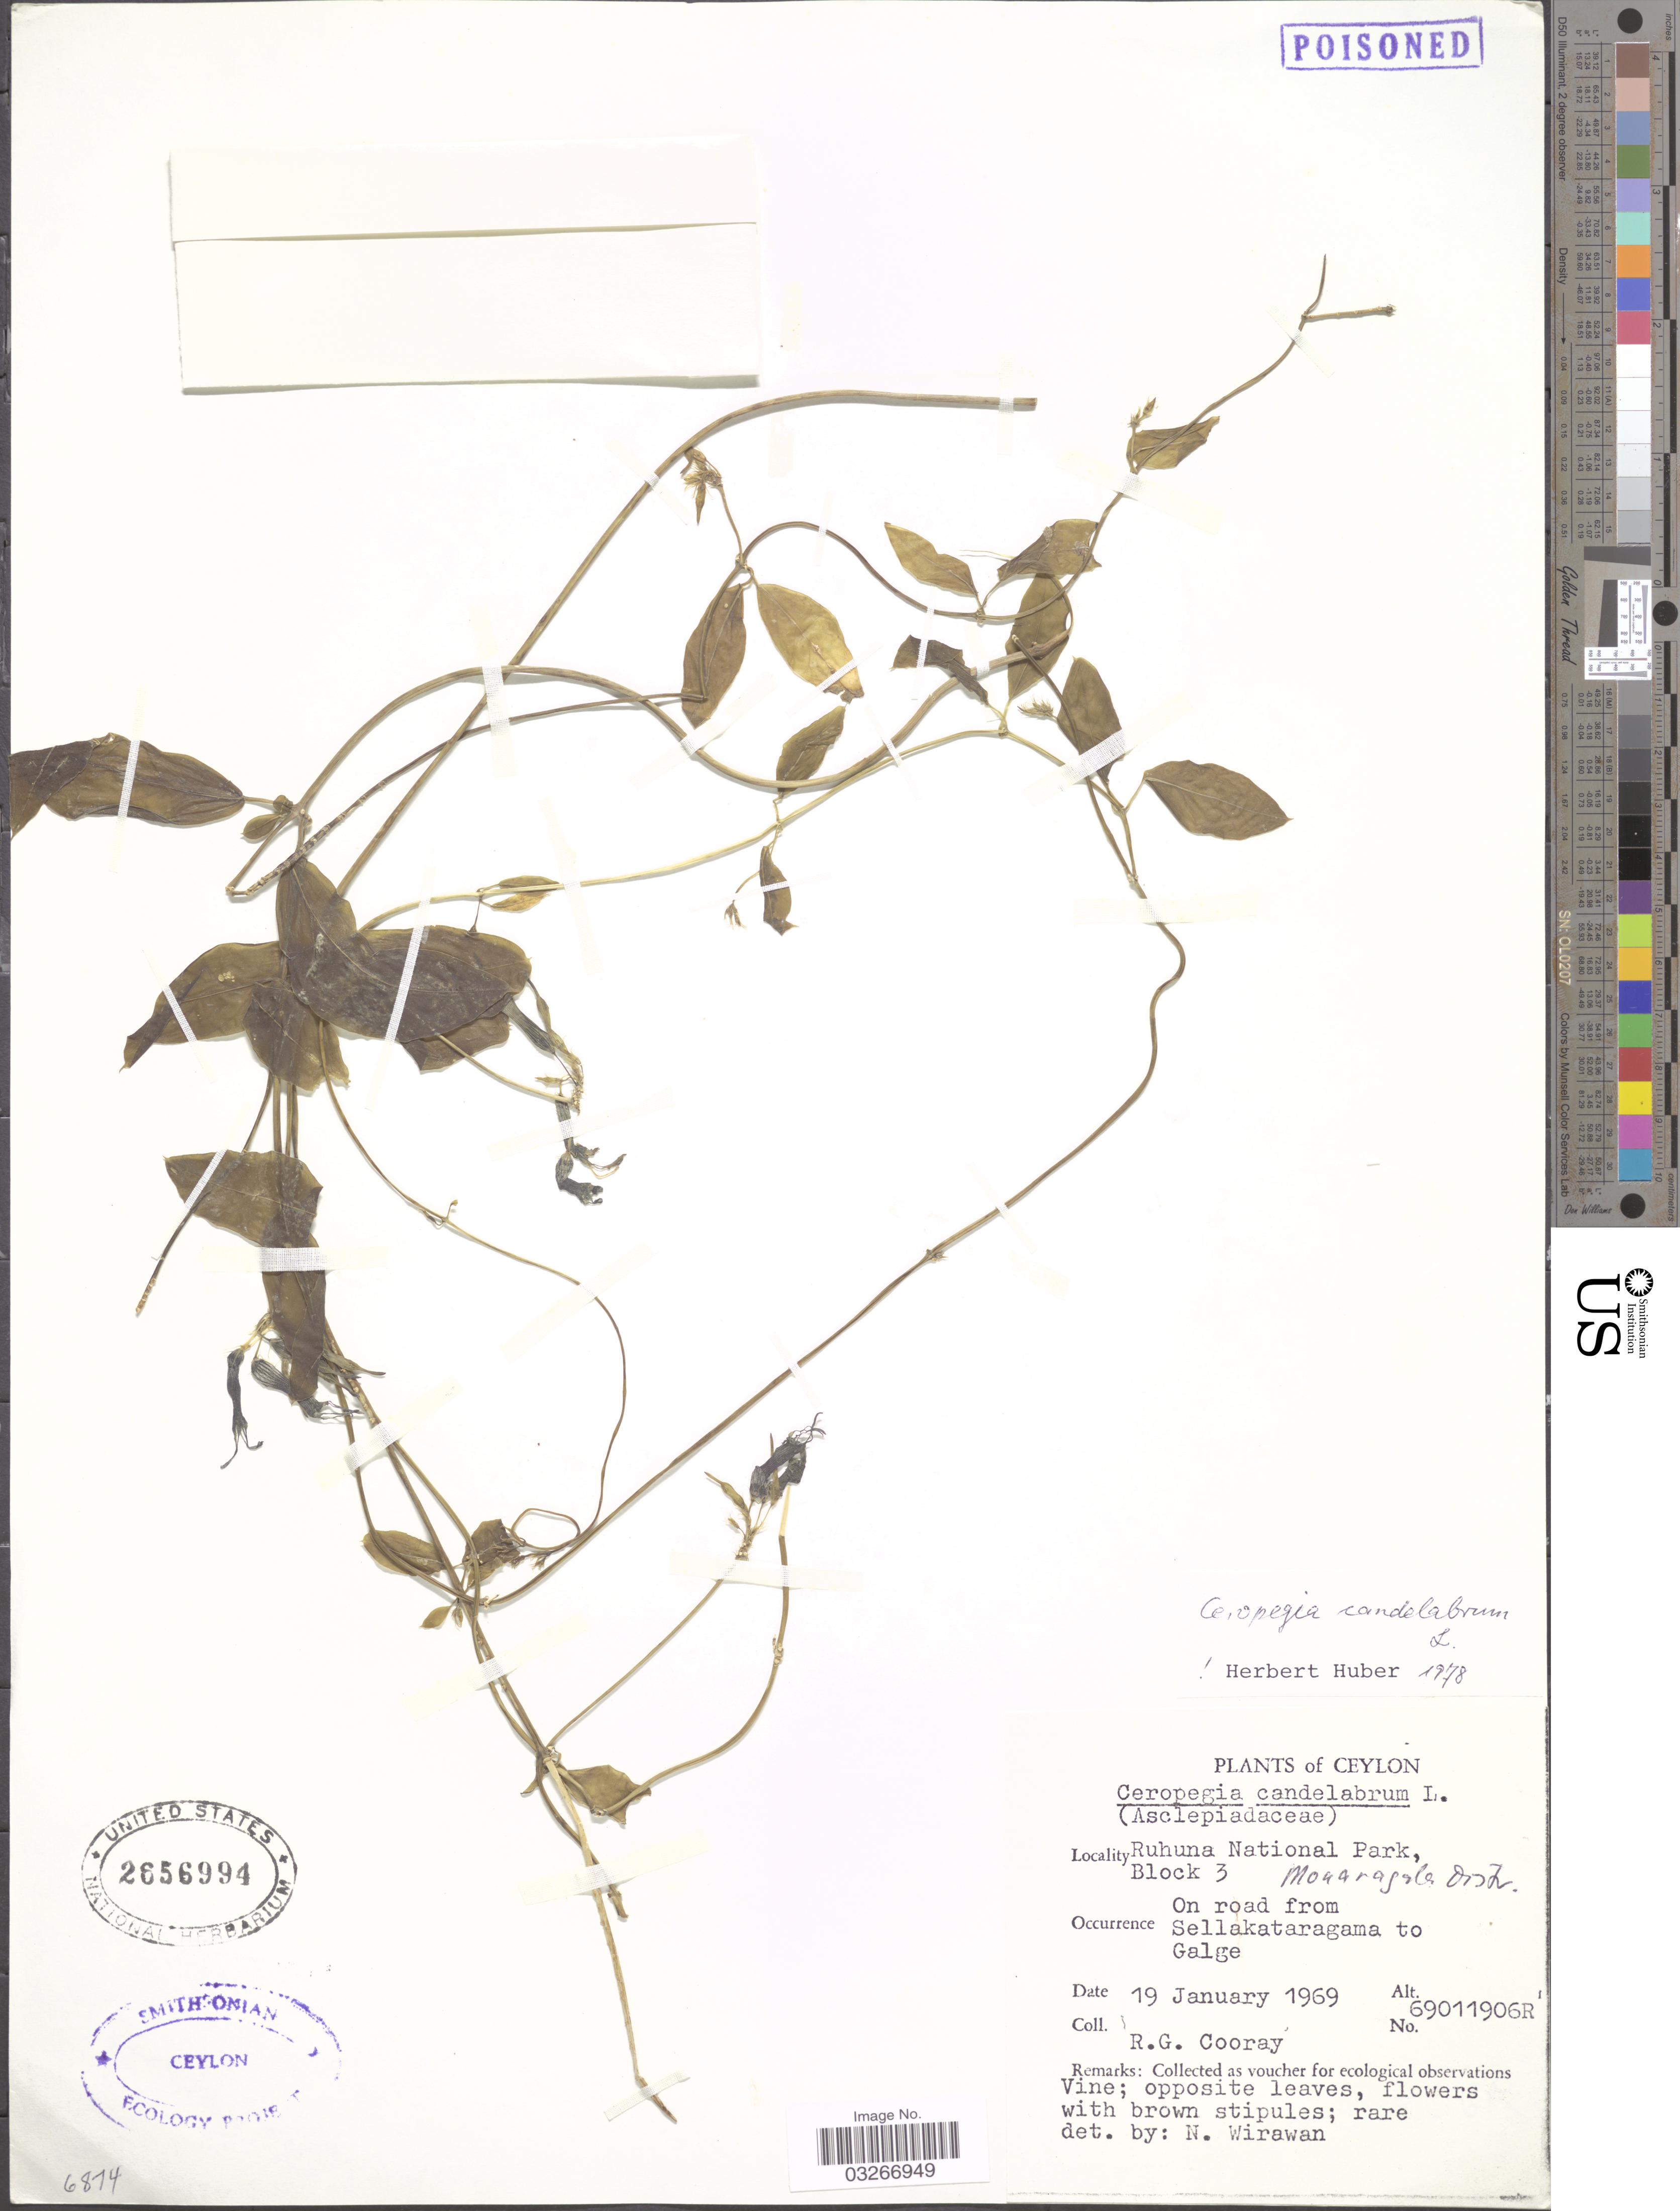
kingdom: Plantae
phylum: Tracheophyta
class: Magnoliopsida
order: Gentianales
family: Apocynaceae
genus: Ceropegia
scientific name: Ceropegia candelabrum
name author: L.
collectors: R. Cooray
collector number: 69011906R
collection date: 1969-01-19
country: Sri Lanka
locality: Ceylon. Ruhuna National Park, Block 3. Monaragala Distr. On road from Sellakataragama to Galge.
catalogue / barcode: US 2656994